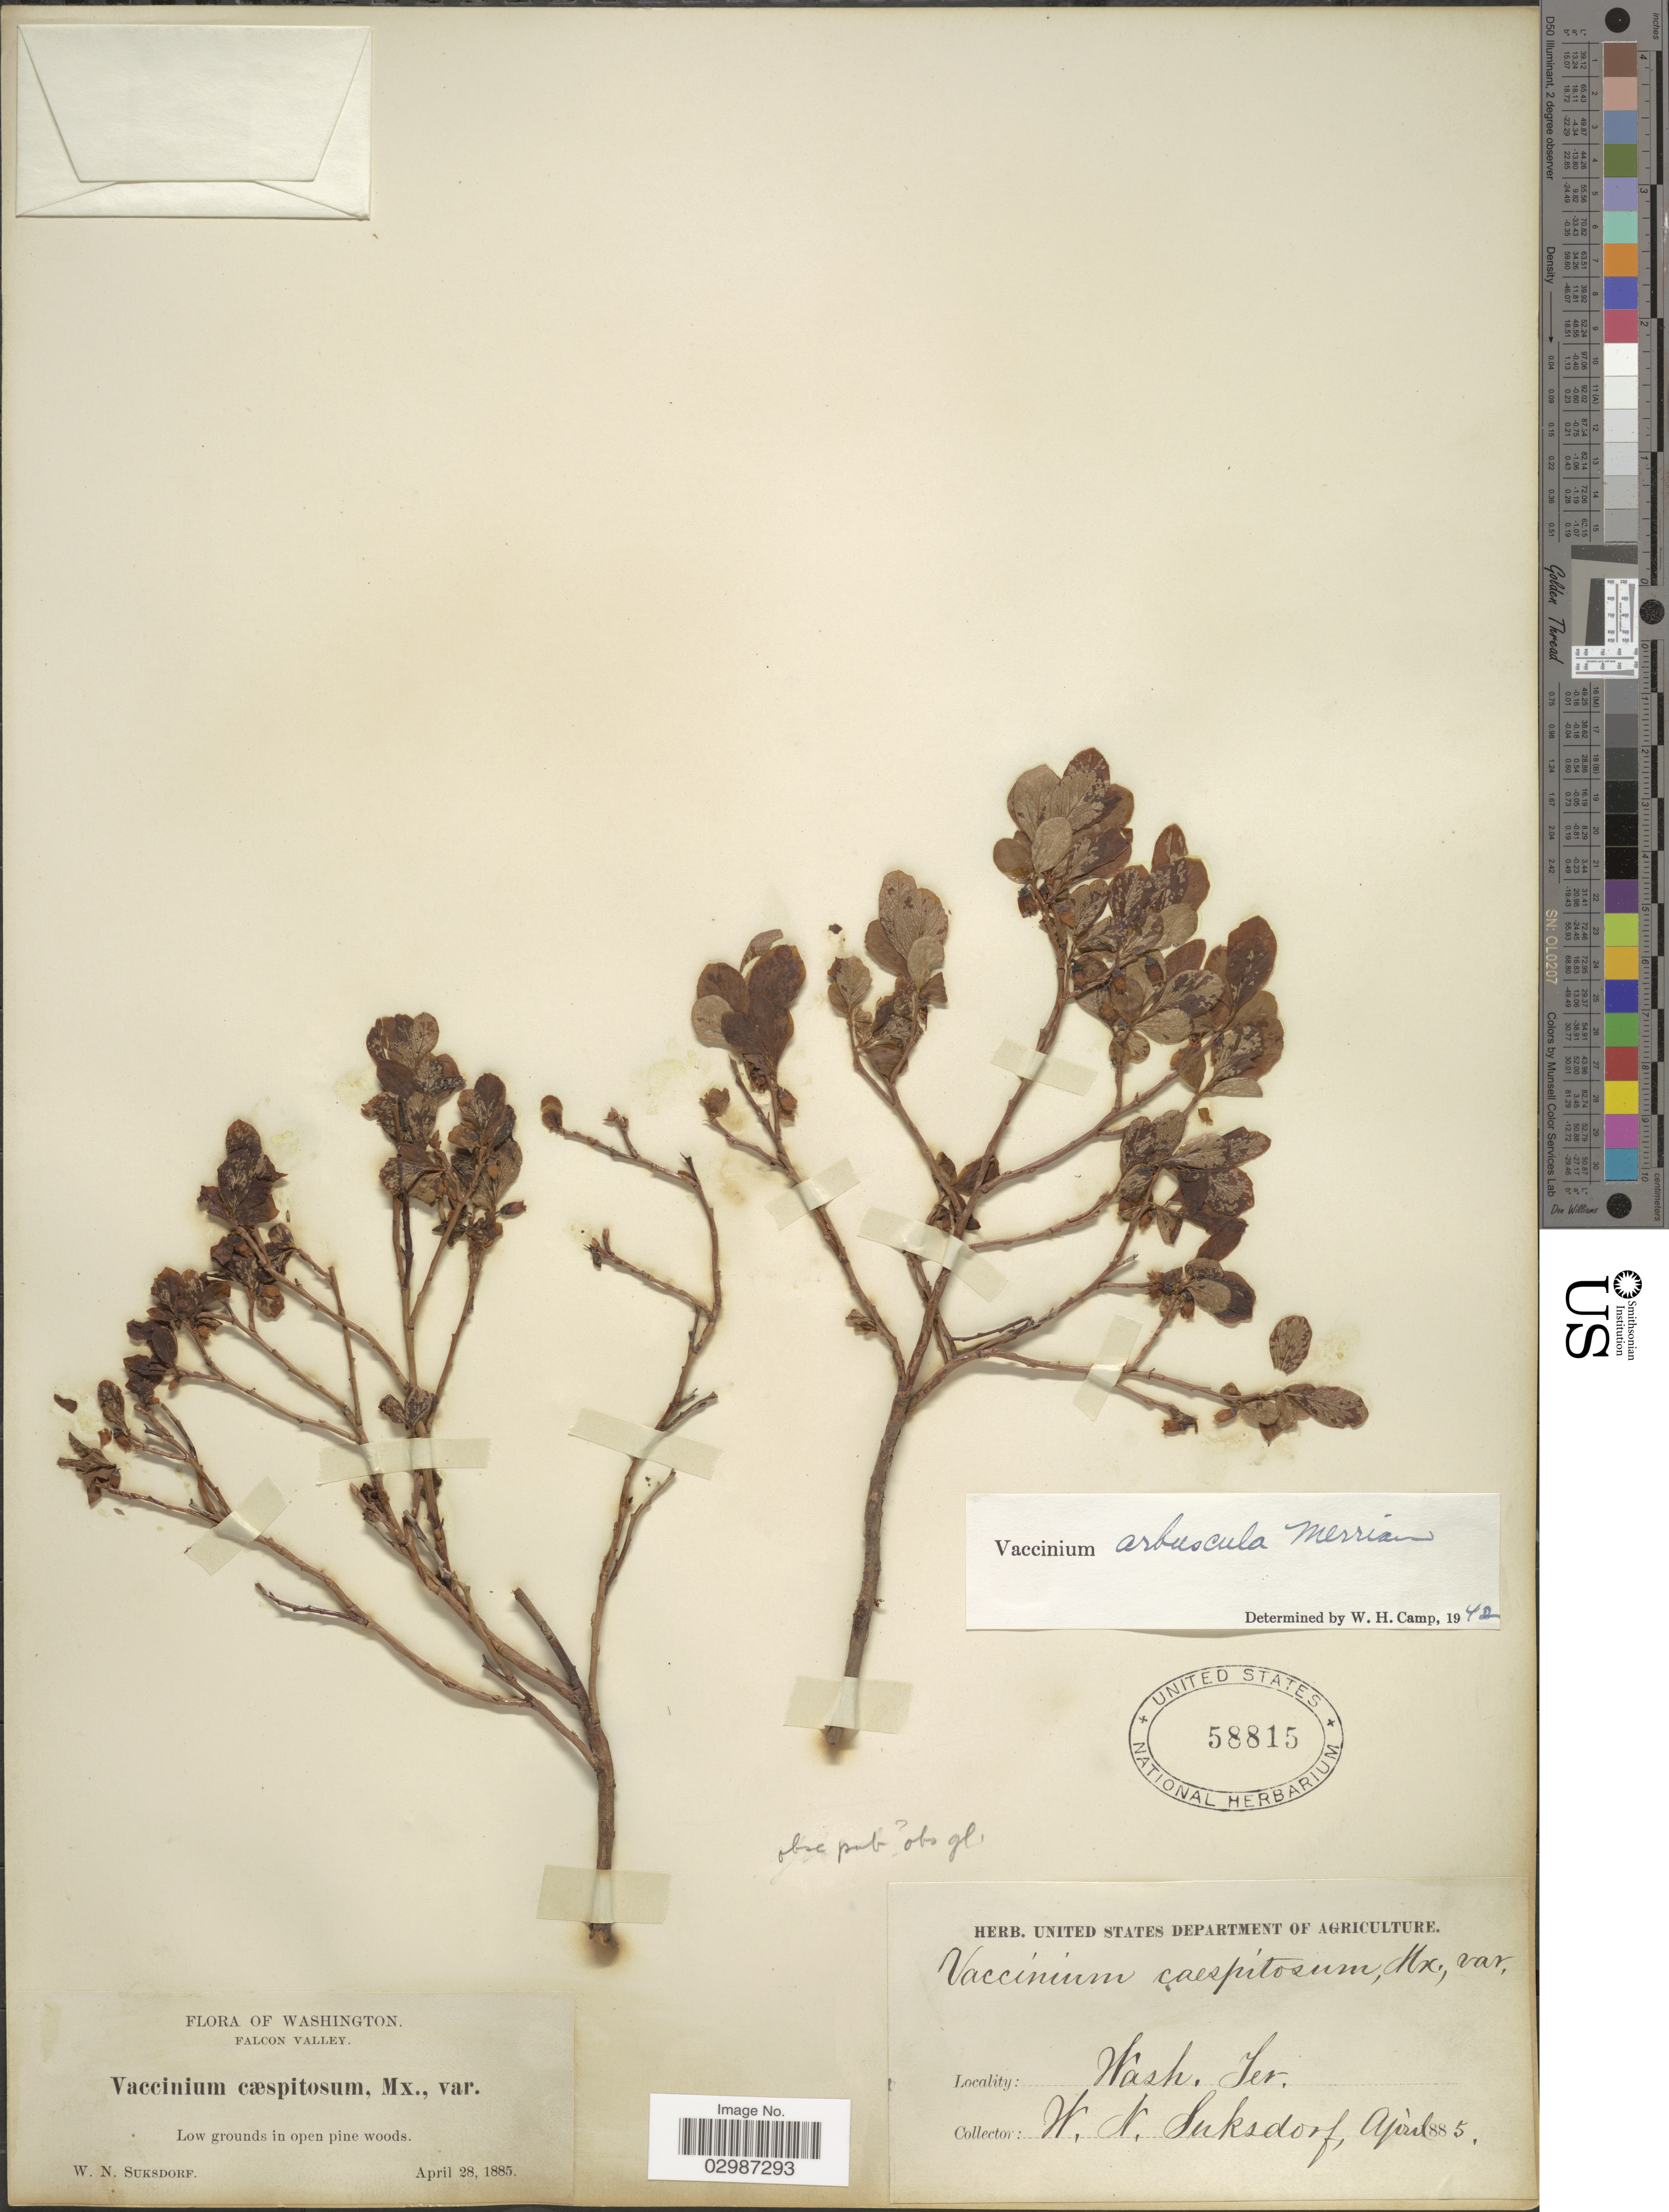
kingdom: Plantae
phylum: Tracheophyta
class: Magnoliopsida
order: Ericales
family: Ericaceae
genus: Vaccinium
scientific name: Vaccinium arbuscula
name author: (A. Gray) Merriam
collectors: W. N. Suksdorf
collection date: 1885-04-28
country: United States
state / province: Washington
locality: Falcon Valley, Wash. Ter.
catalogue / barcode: US 58815